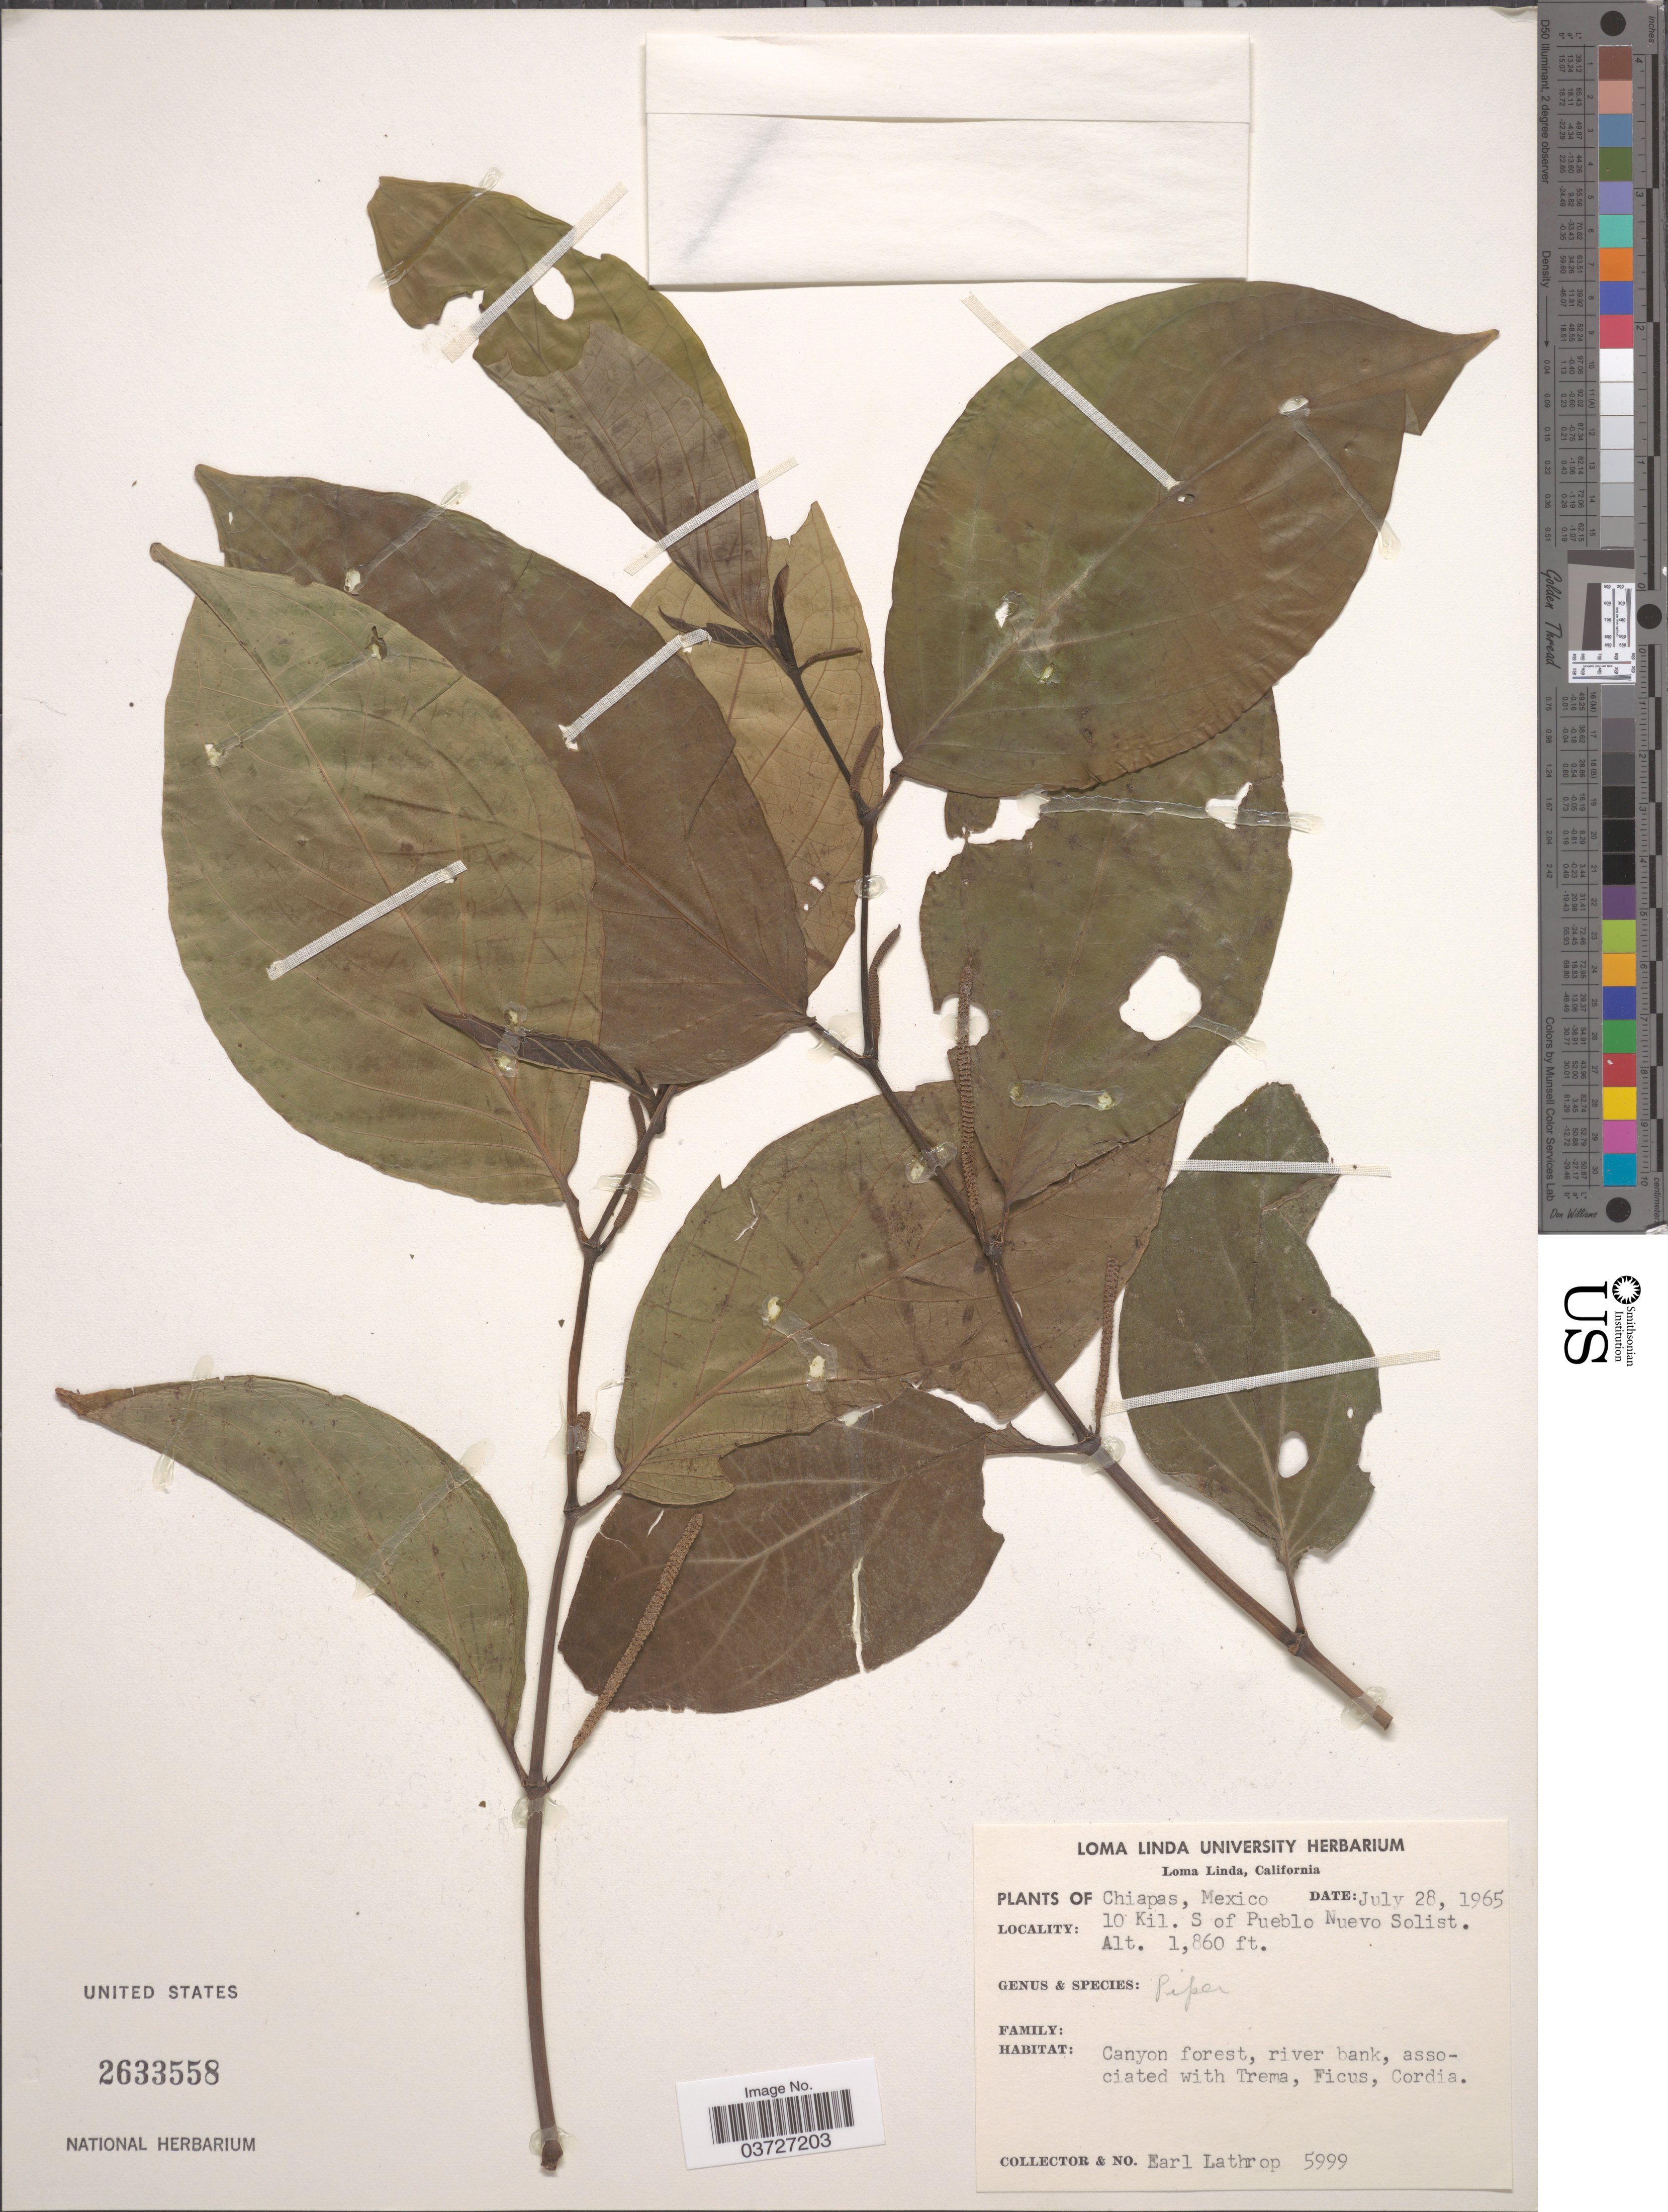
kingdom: Plantae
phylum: Tracheophyta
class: Magnoliopsida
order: Piperales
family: Piperaceae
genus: Piper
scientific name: Piper sp.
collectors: E. W. Lathrop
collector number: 5999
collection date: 1965-07-28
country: Mexico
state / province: Chiapas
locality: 10 Kil. S of Pueblo Nuevo Solist.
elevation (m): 567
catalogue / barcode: US 2633558